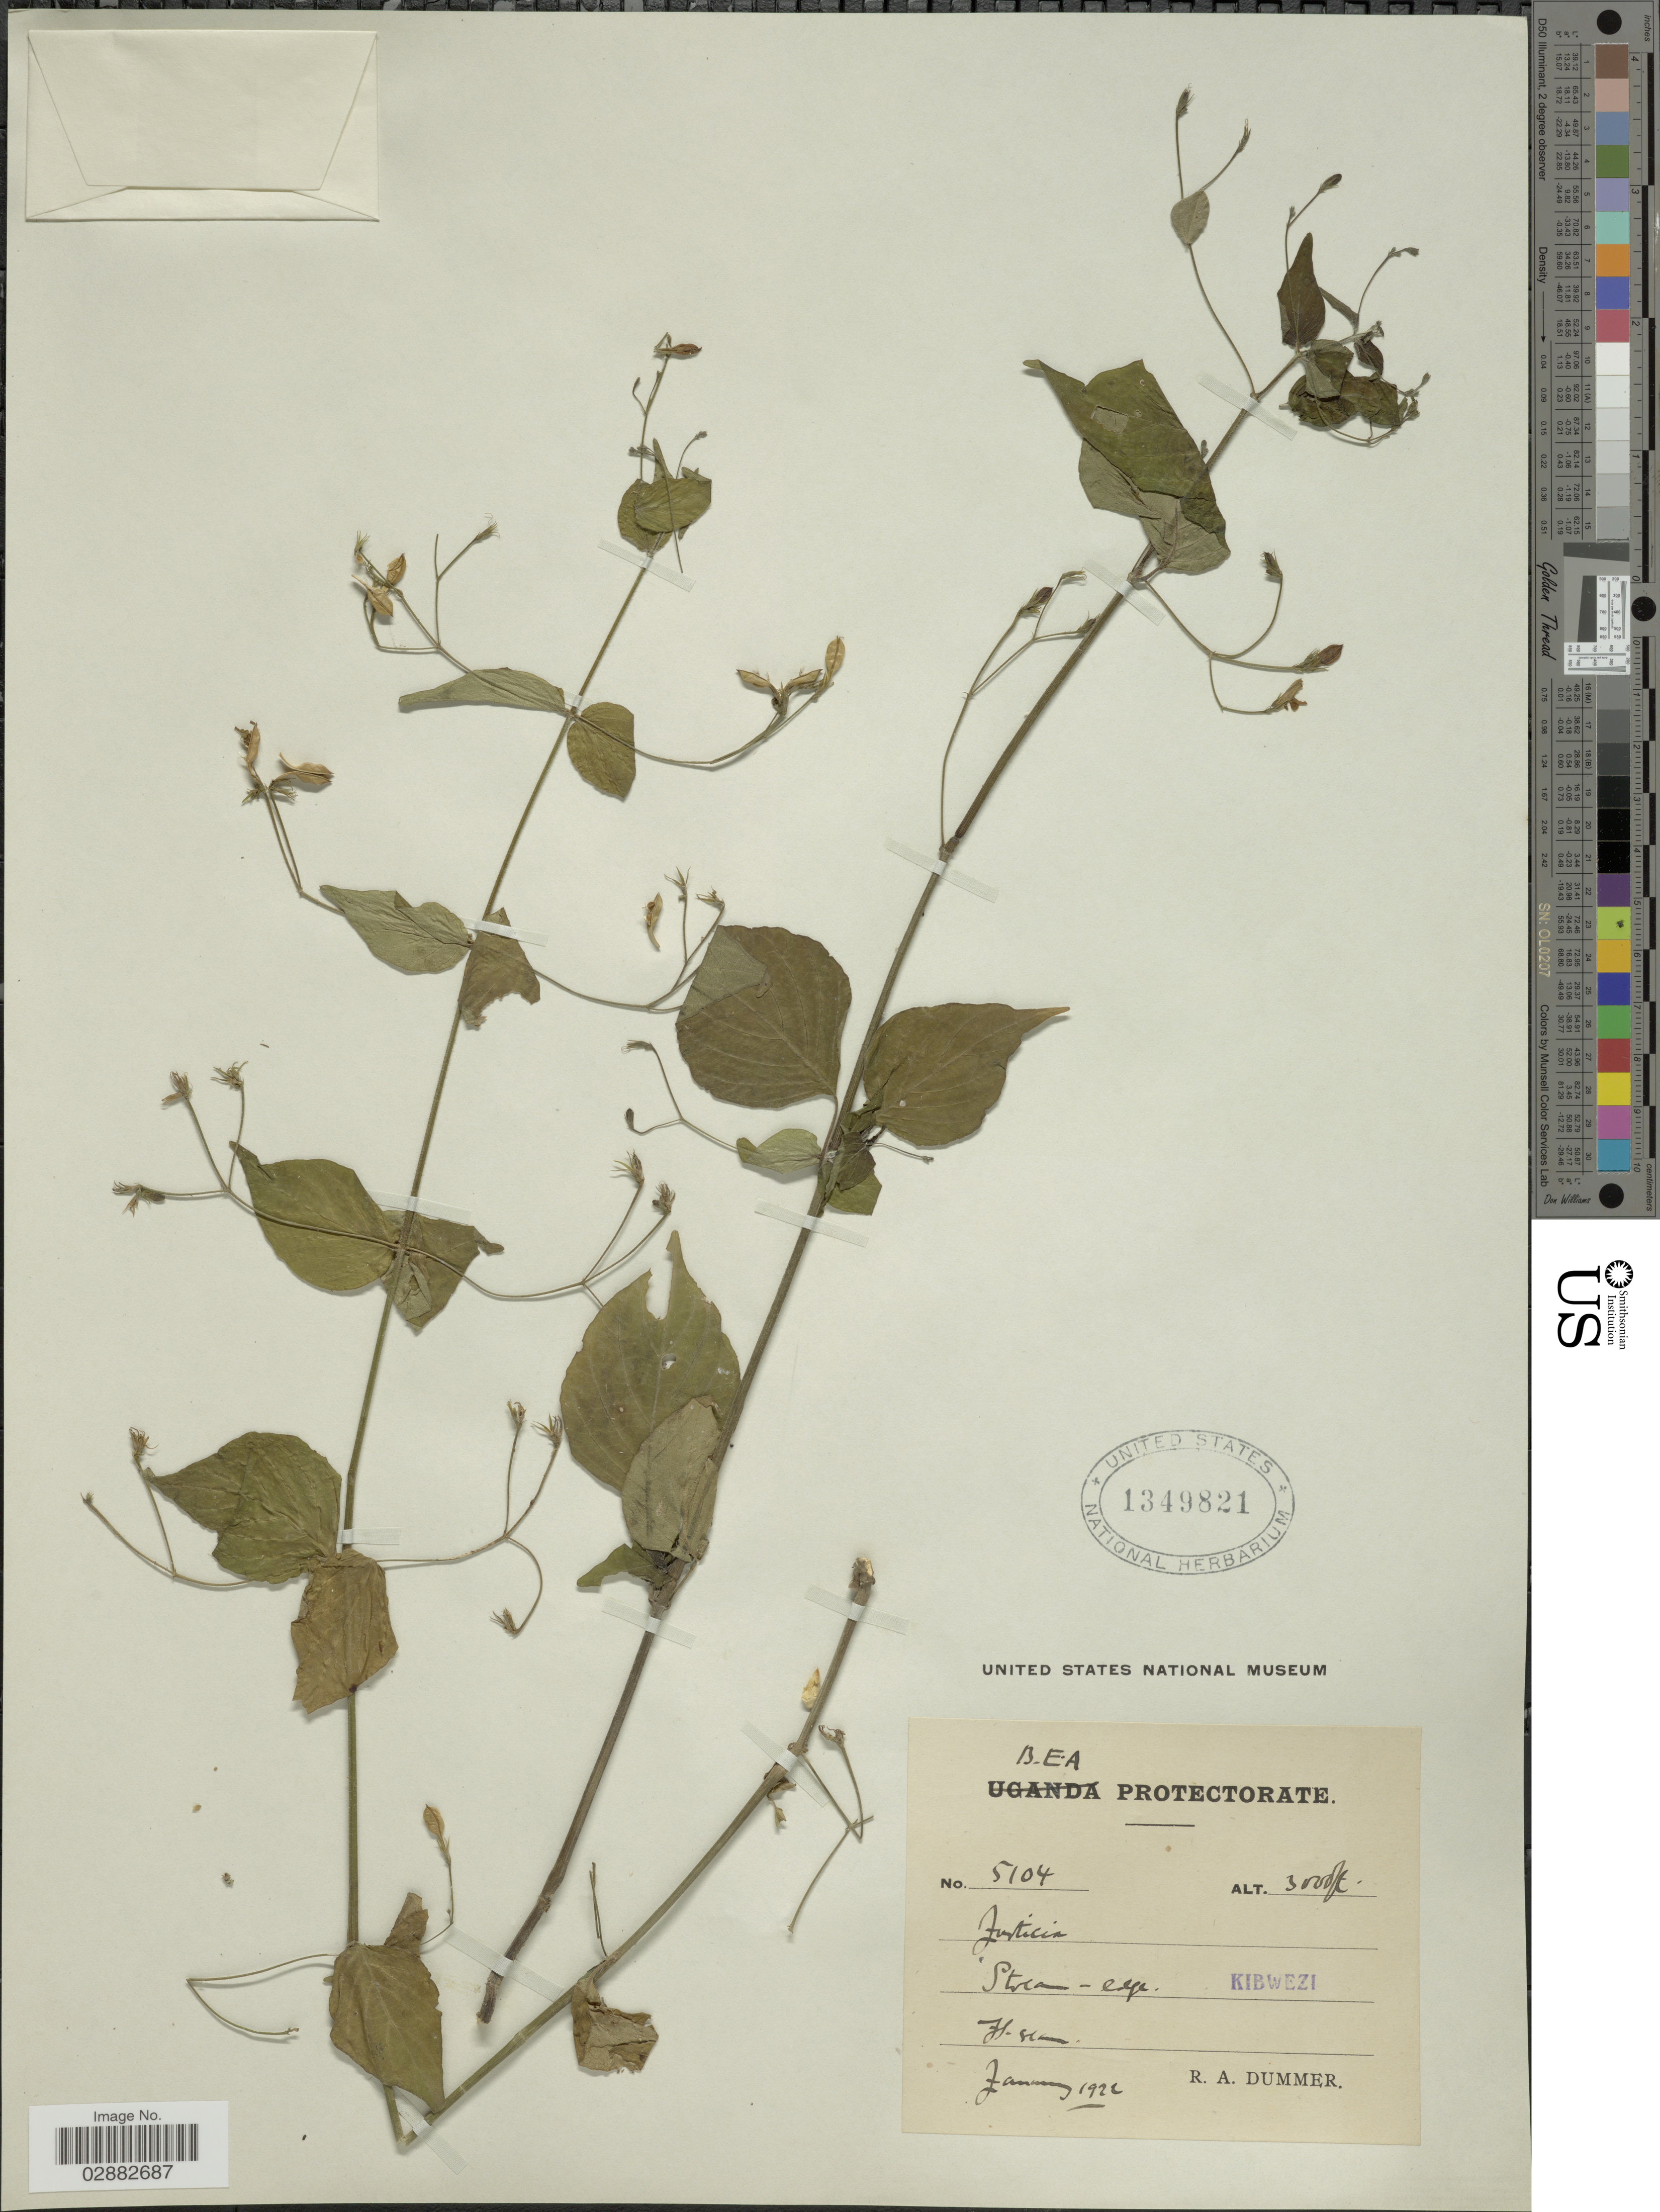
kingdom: Plantae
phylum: Tracheophyta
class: Magnoliopsida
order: Lamiales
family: Acanthaceae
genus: Justicia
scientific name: Justicia sp.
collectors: R. Dümmer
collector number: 5104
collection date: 1922-01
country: Kenya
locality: B.E.A. Protectorate. Kibwezi.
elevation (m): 914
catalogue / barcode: US 1349821